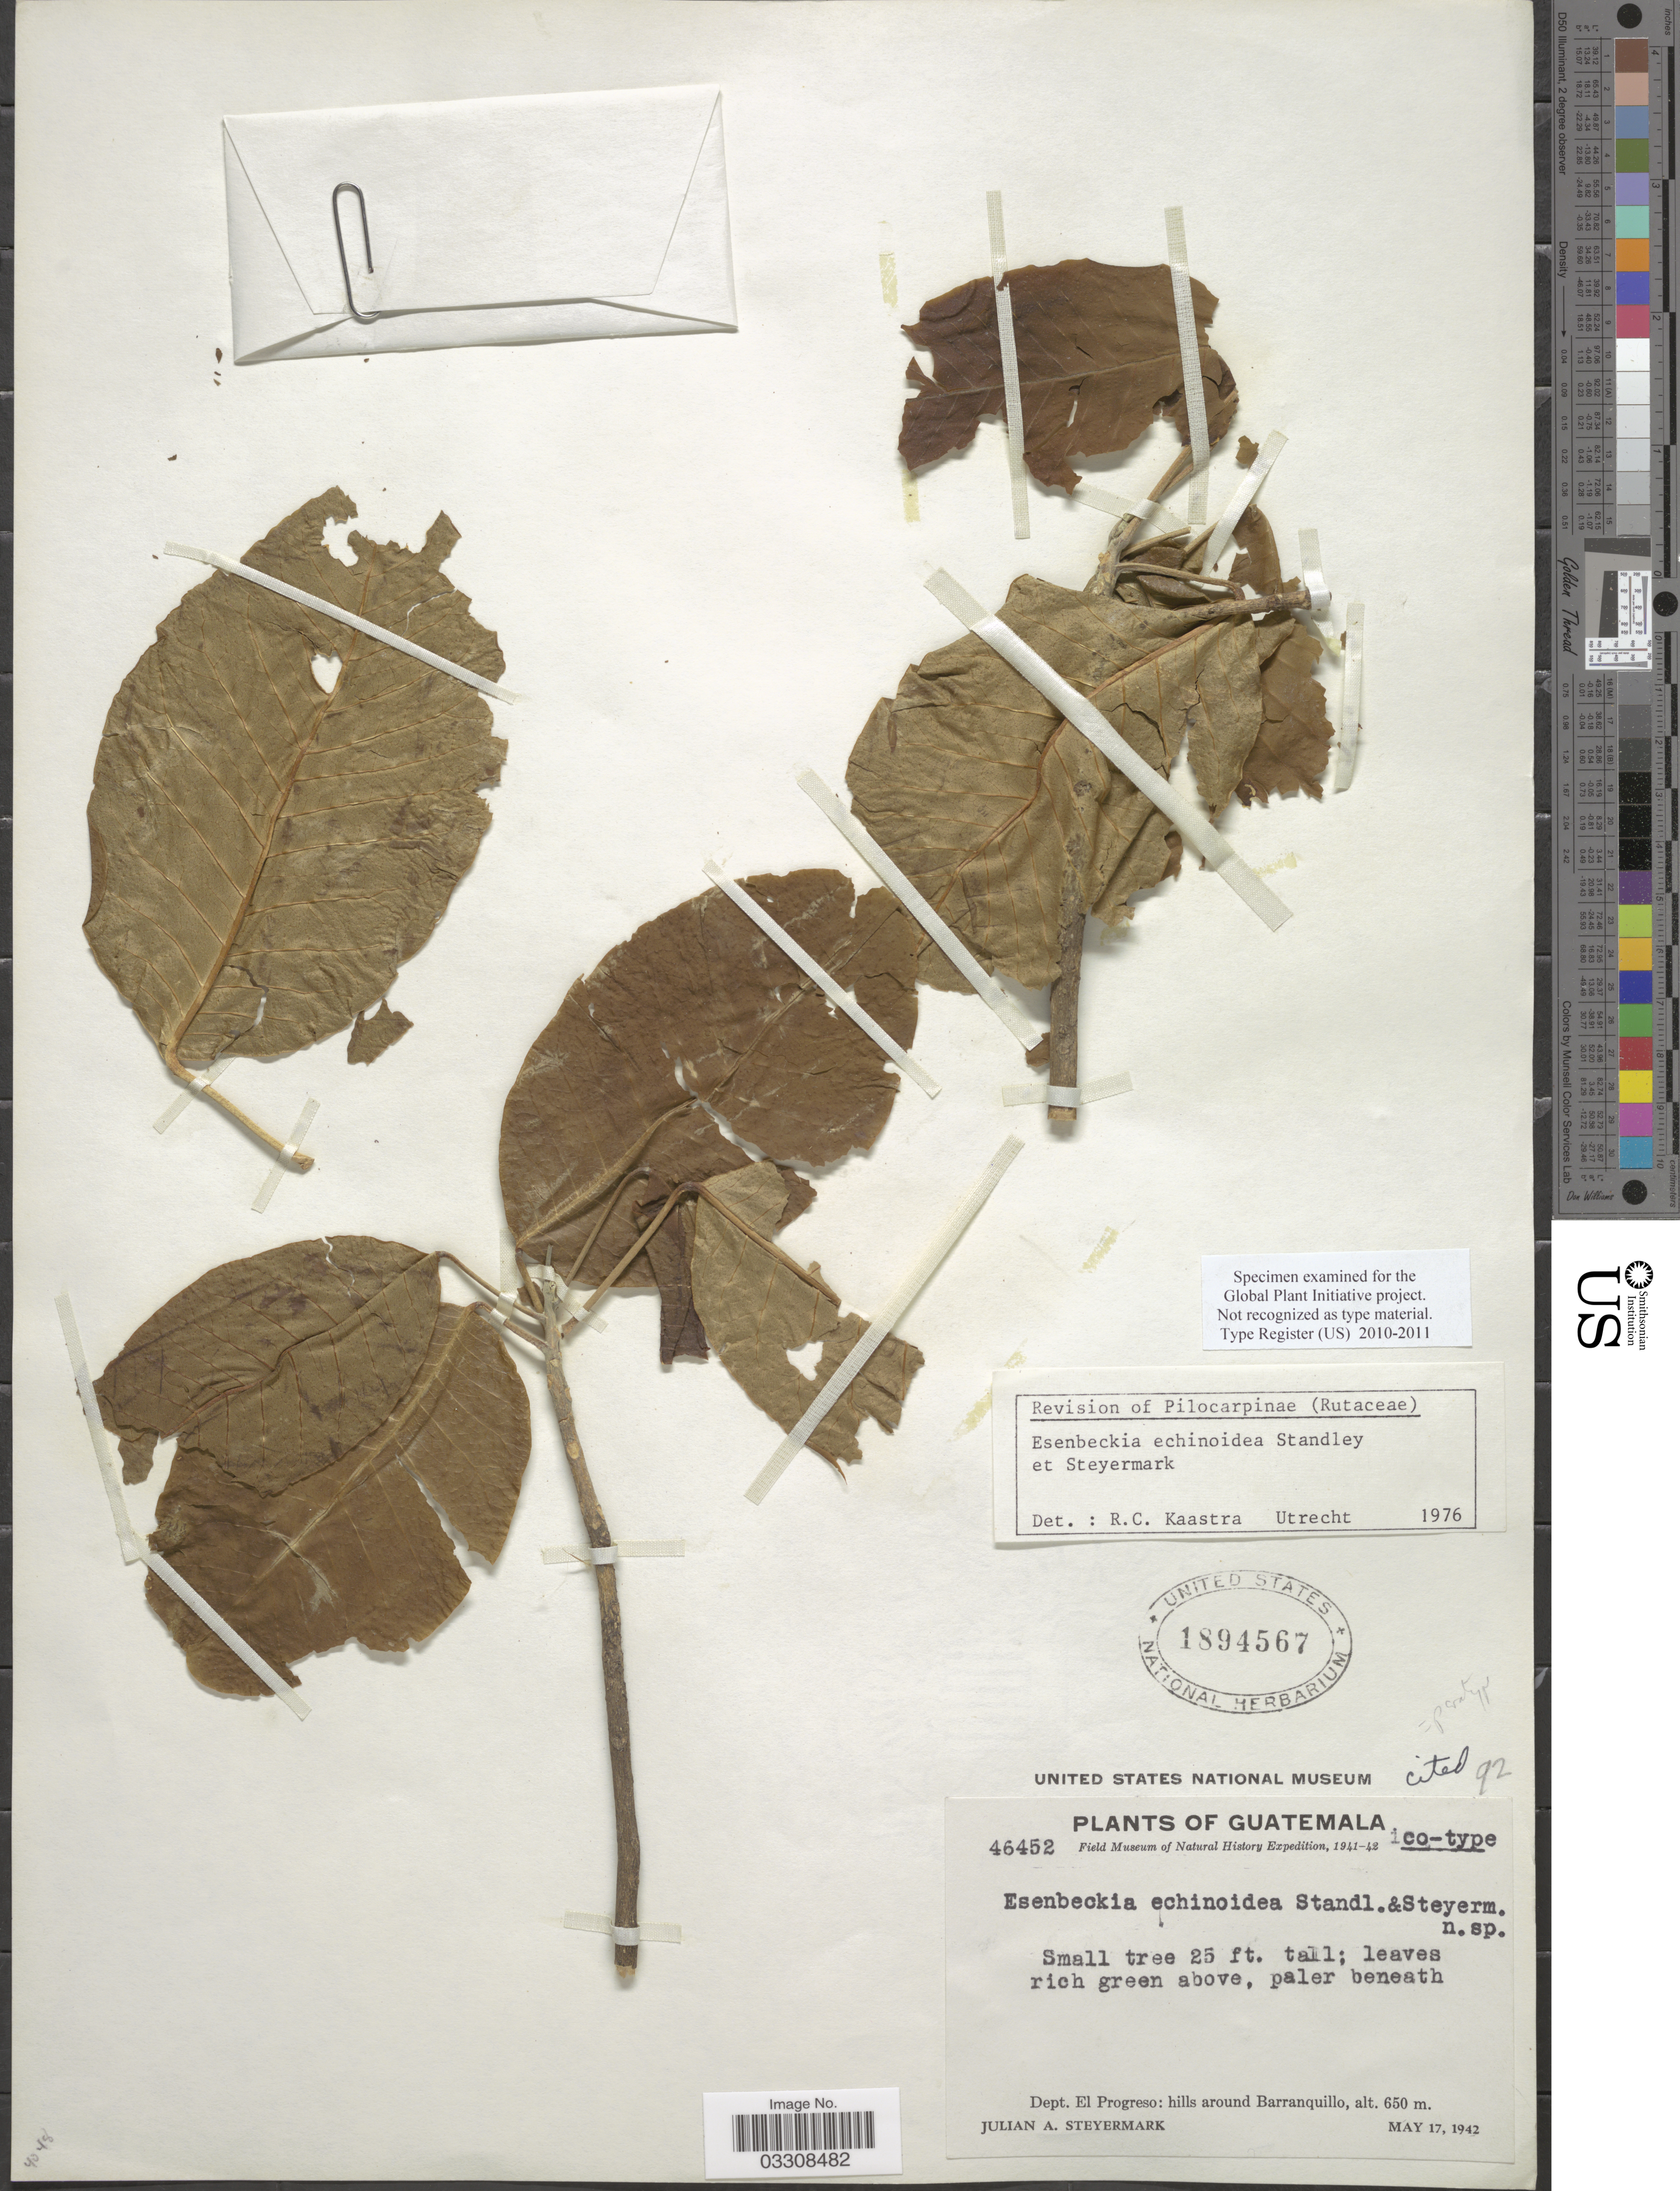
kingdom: Plantae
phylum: Tracheophyta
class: Magnoliopsida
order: Sapindales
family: Rutaceae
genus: Esenbeckia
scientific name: Esenbeckia echinoidea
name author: Standl. & Steyerm.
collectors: J. Steyermark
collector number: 46452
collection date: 1942-05-17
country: Guatemala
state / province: El Progreso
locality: Dept. El Progreso: hills around Barranquillo.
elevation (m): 650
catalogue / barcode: US 1894567